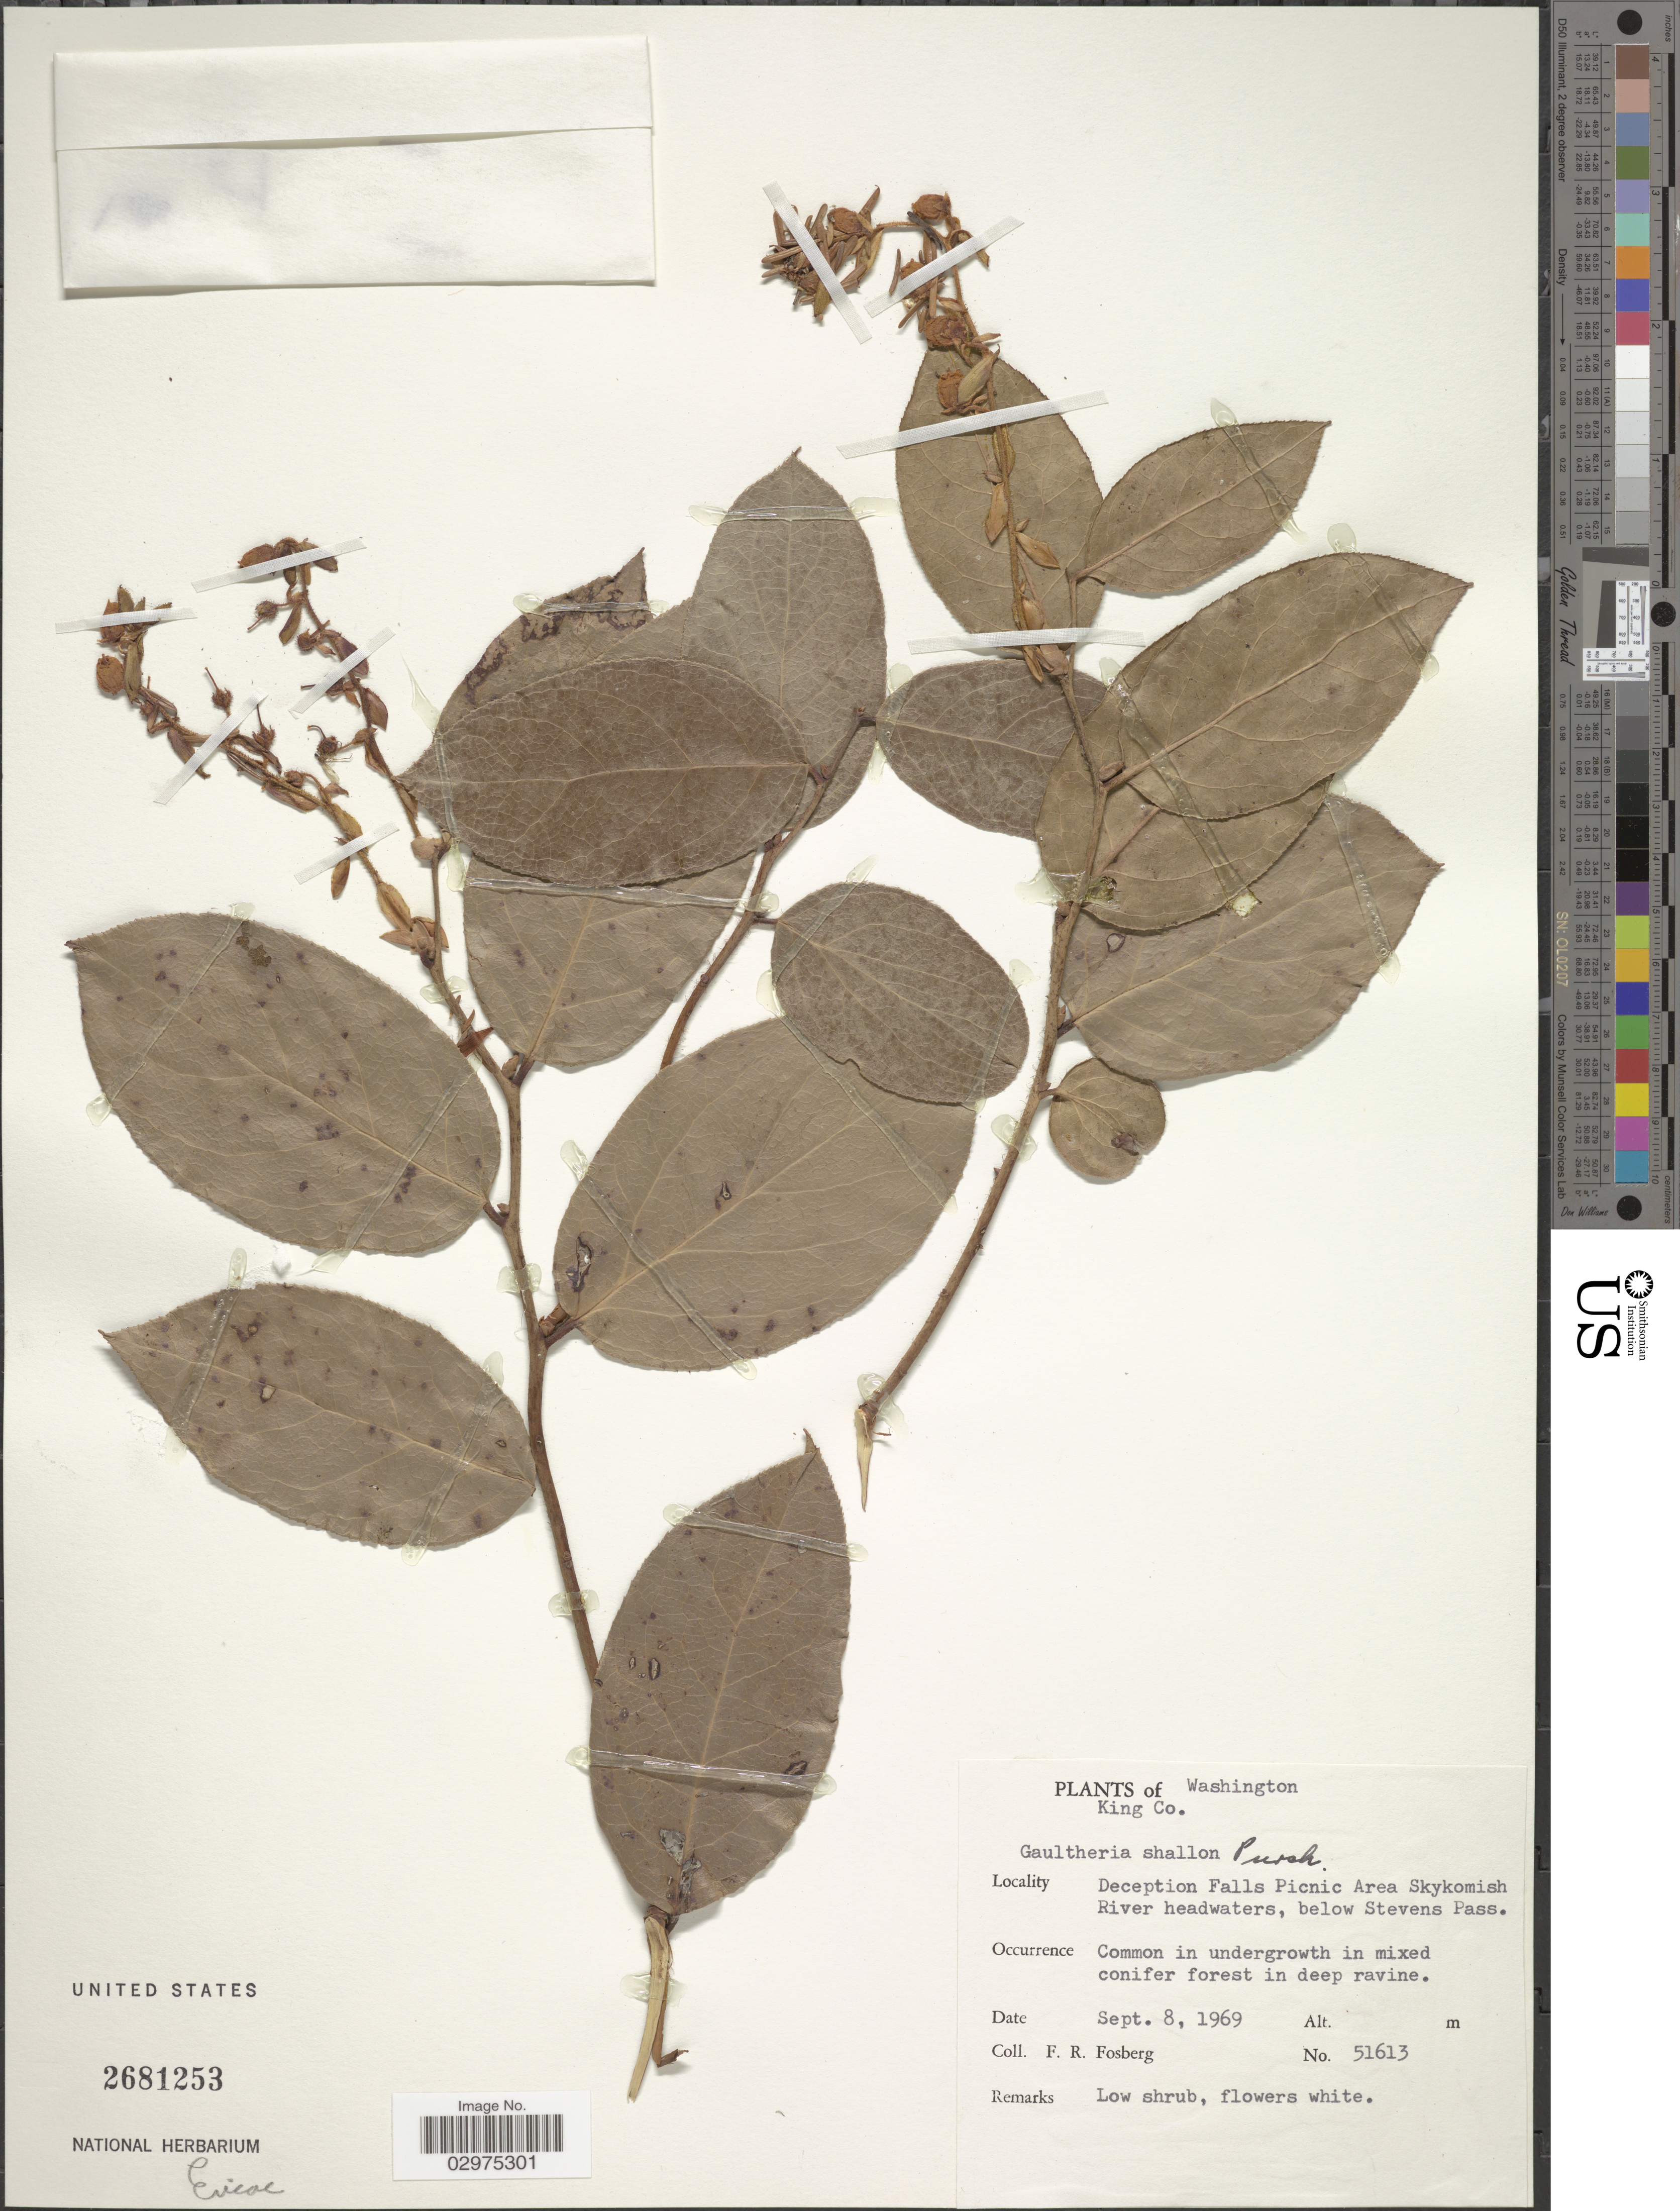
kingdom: Plantae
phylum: Tracheophyta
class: Magnoliopsida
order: Ericales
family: Ericaceae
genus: Gaultheria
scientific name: Gaultheria shallon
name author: Pursh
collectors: F. R. Fosberg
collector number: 51613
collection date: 1969-09-08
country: United States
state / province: Washington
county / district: King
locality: King Co. Deception Falls Picnic Area Skykomish River headwaters, below Stevens Pass.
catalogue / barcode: US 2681253